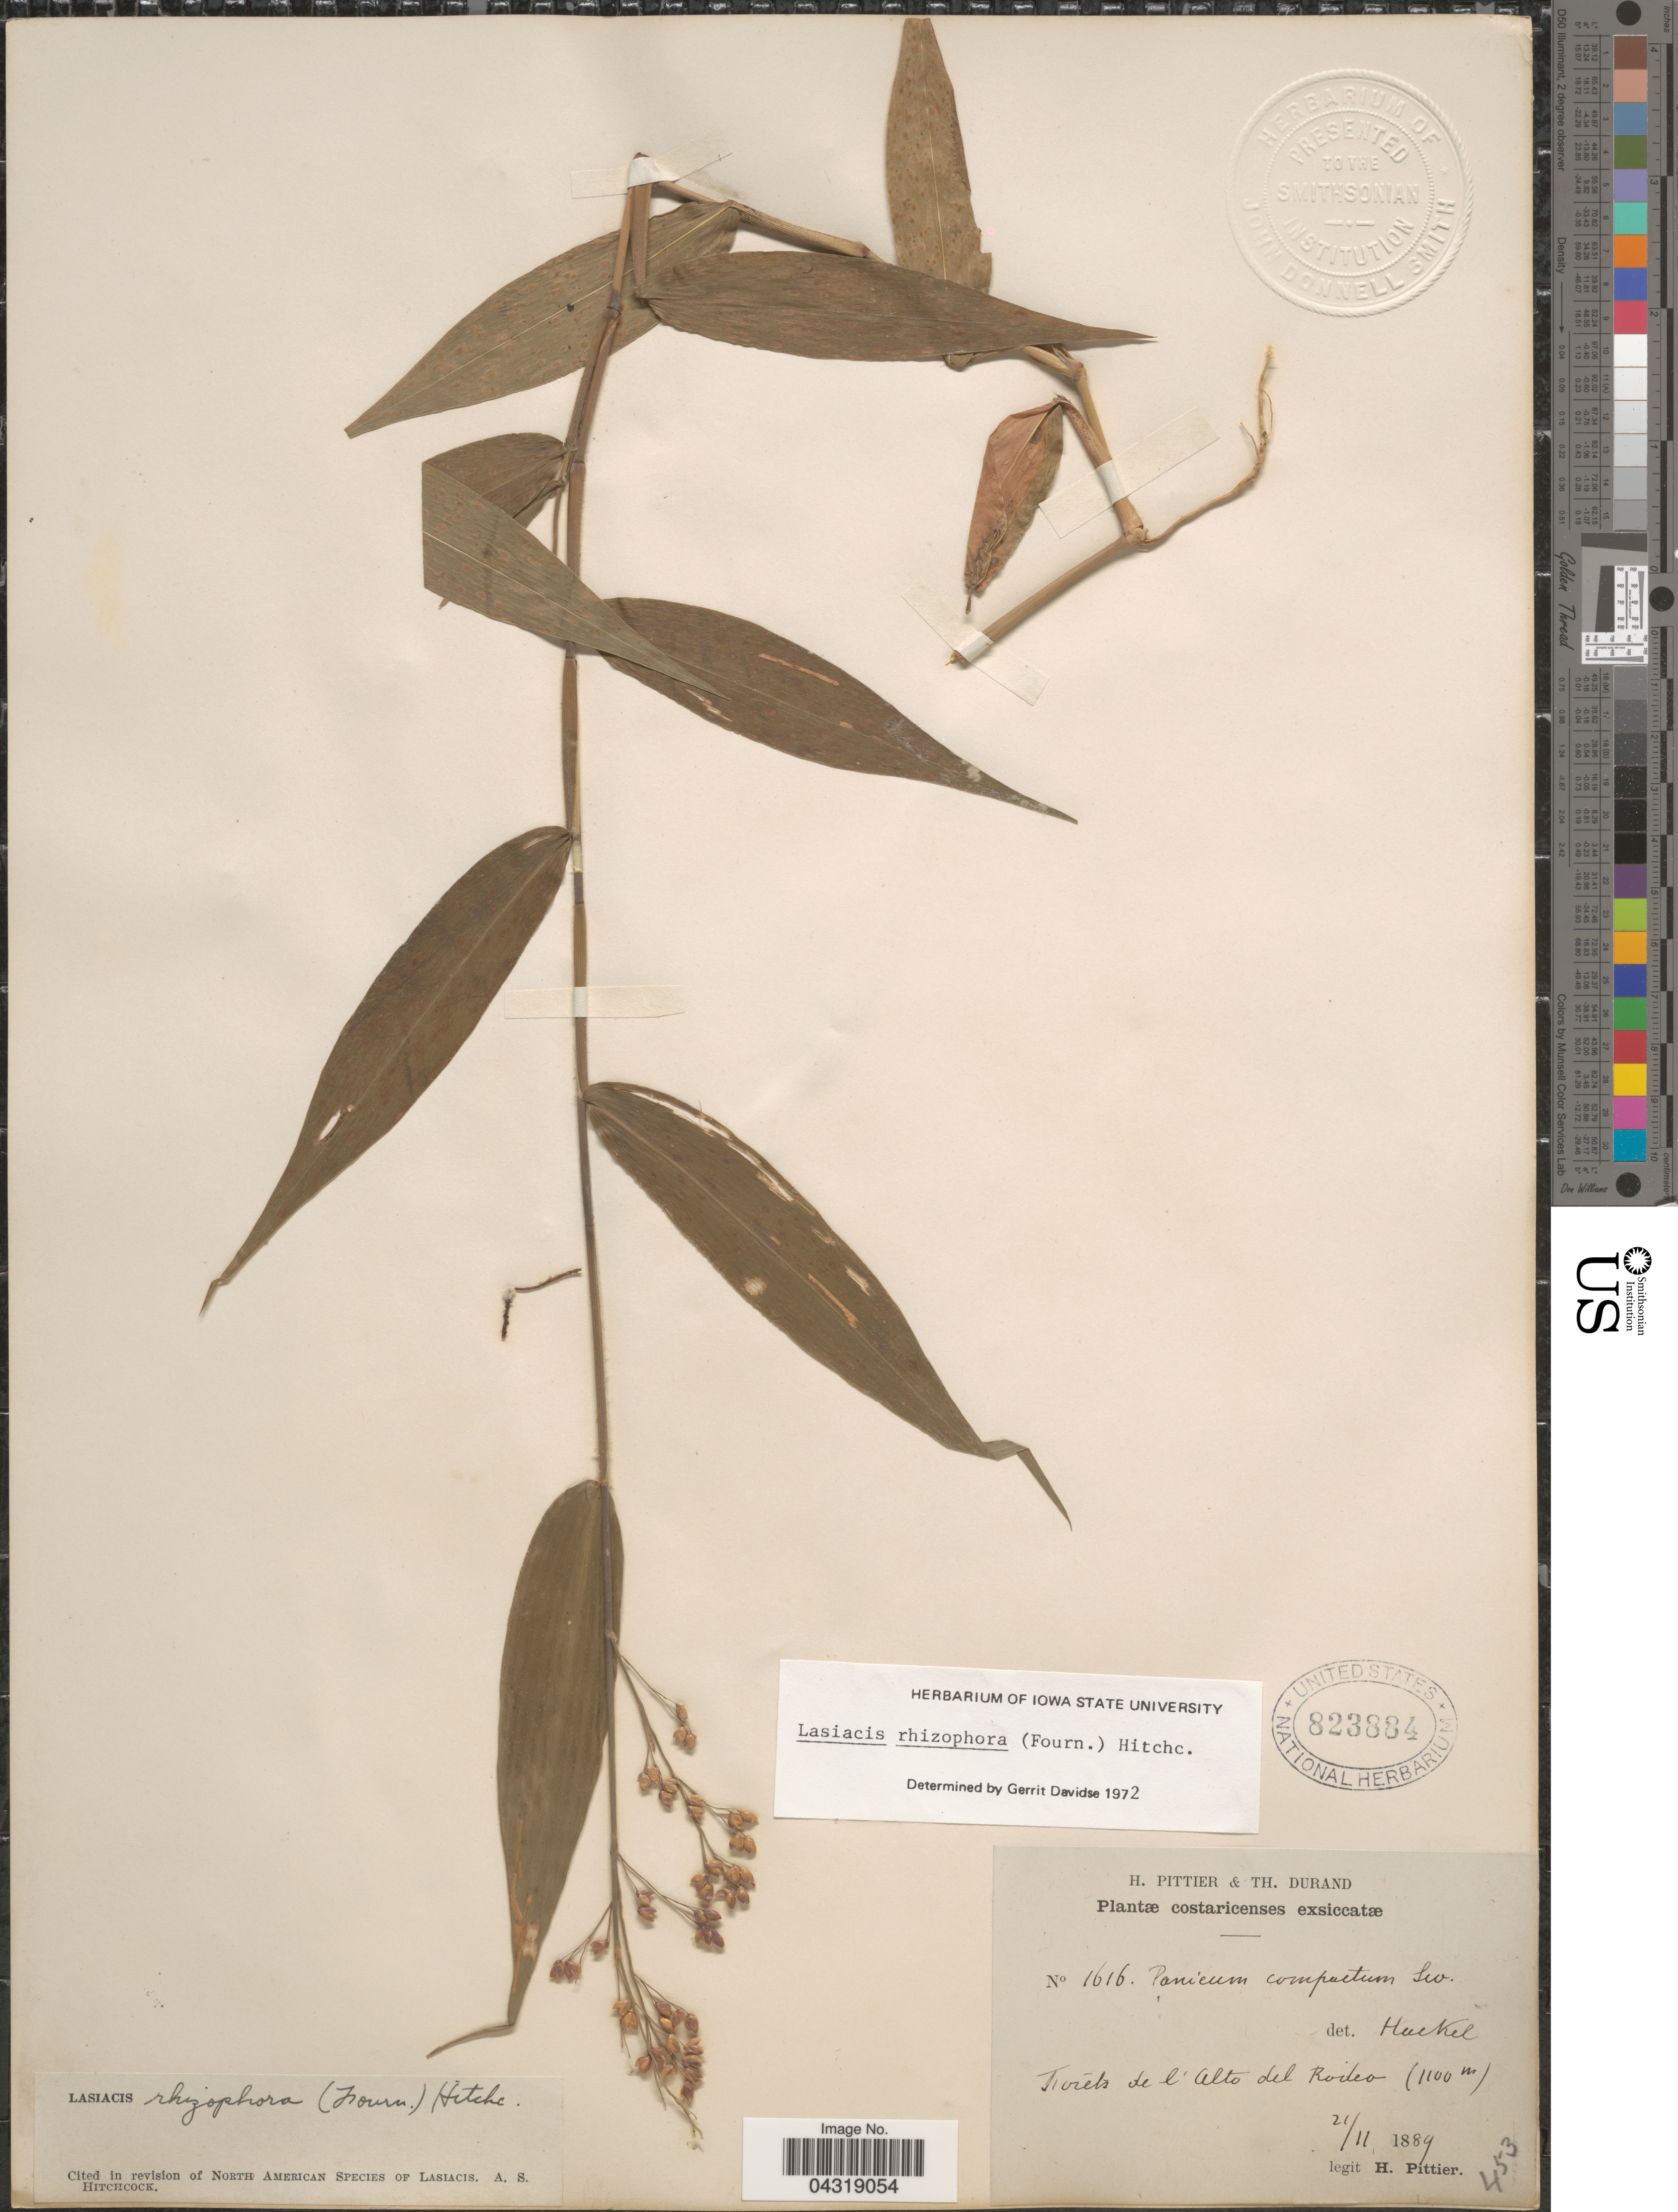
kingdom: Plantae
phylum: Tracheophyta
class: Liliopsida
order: Poales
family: Poaceae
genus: Lasiacis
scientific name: Lasiacis ruscifolia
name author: (Kunth) Hitchc.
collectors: H. F. Pittier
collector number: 1616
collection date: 1889-11-21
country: Costa Rica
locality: Forêts de l'Alto del Rodeo.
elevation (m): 1100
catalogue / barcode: US 823884